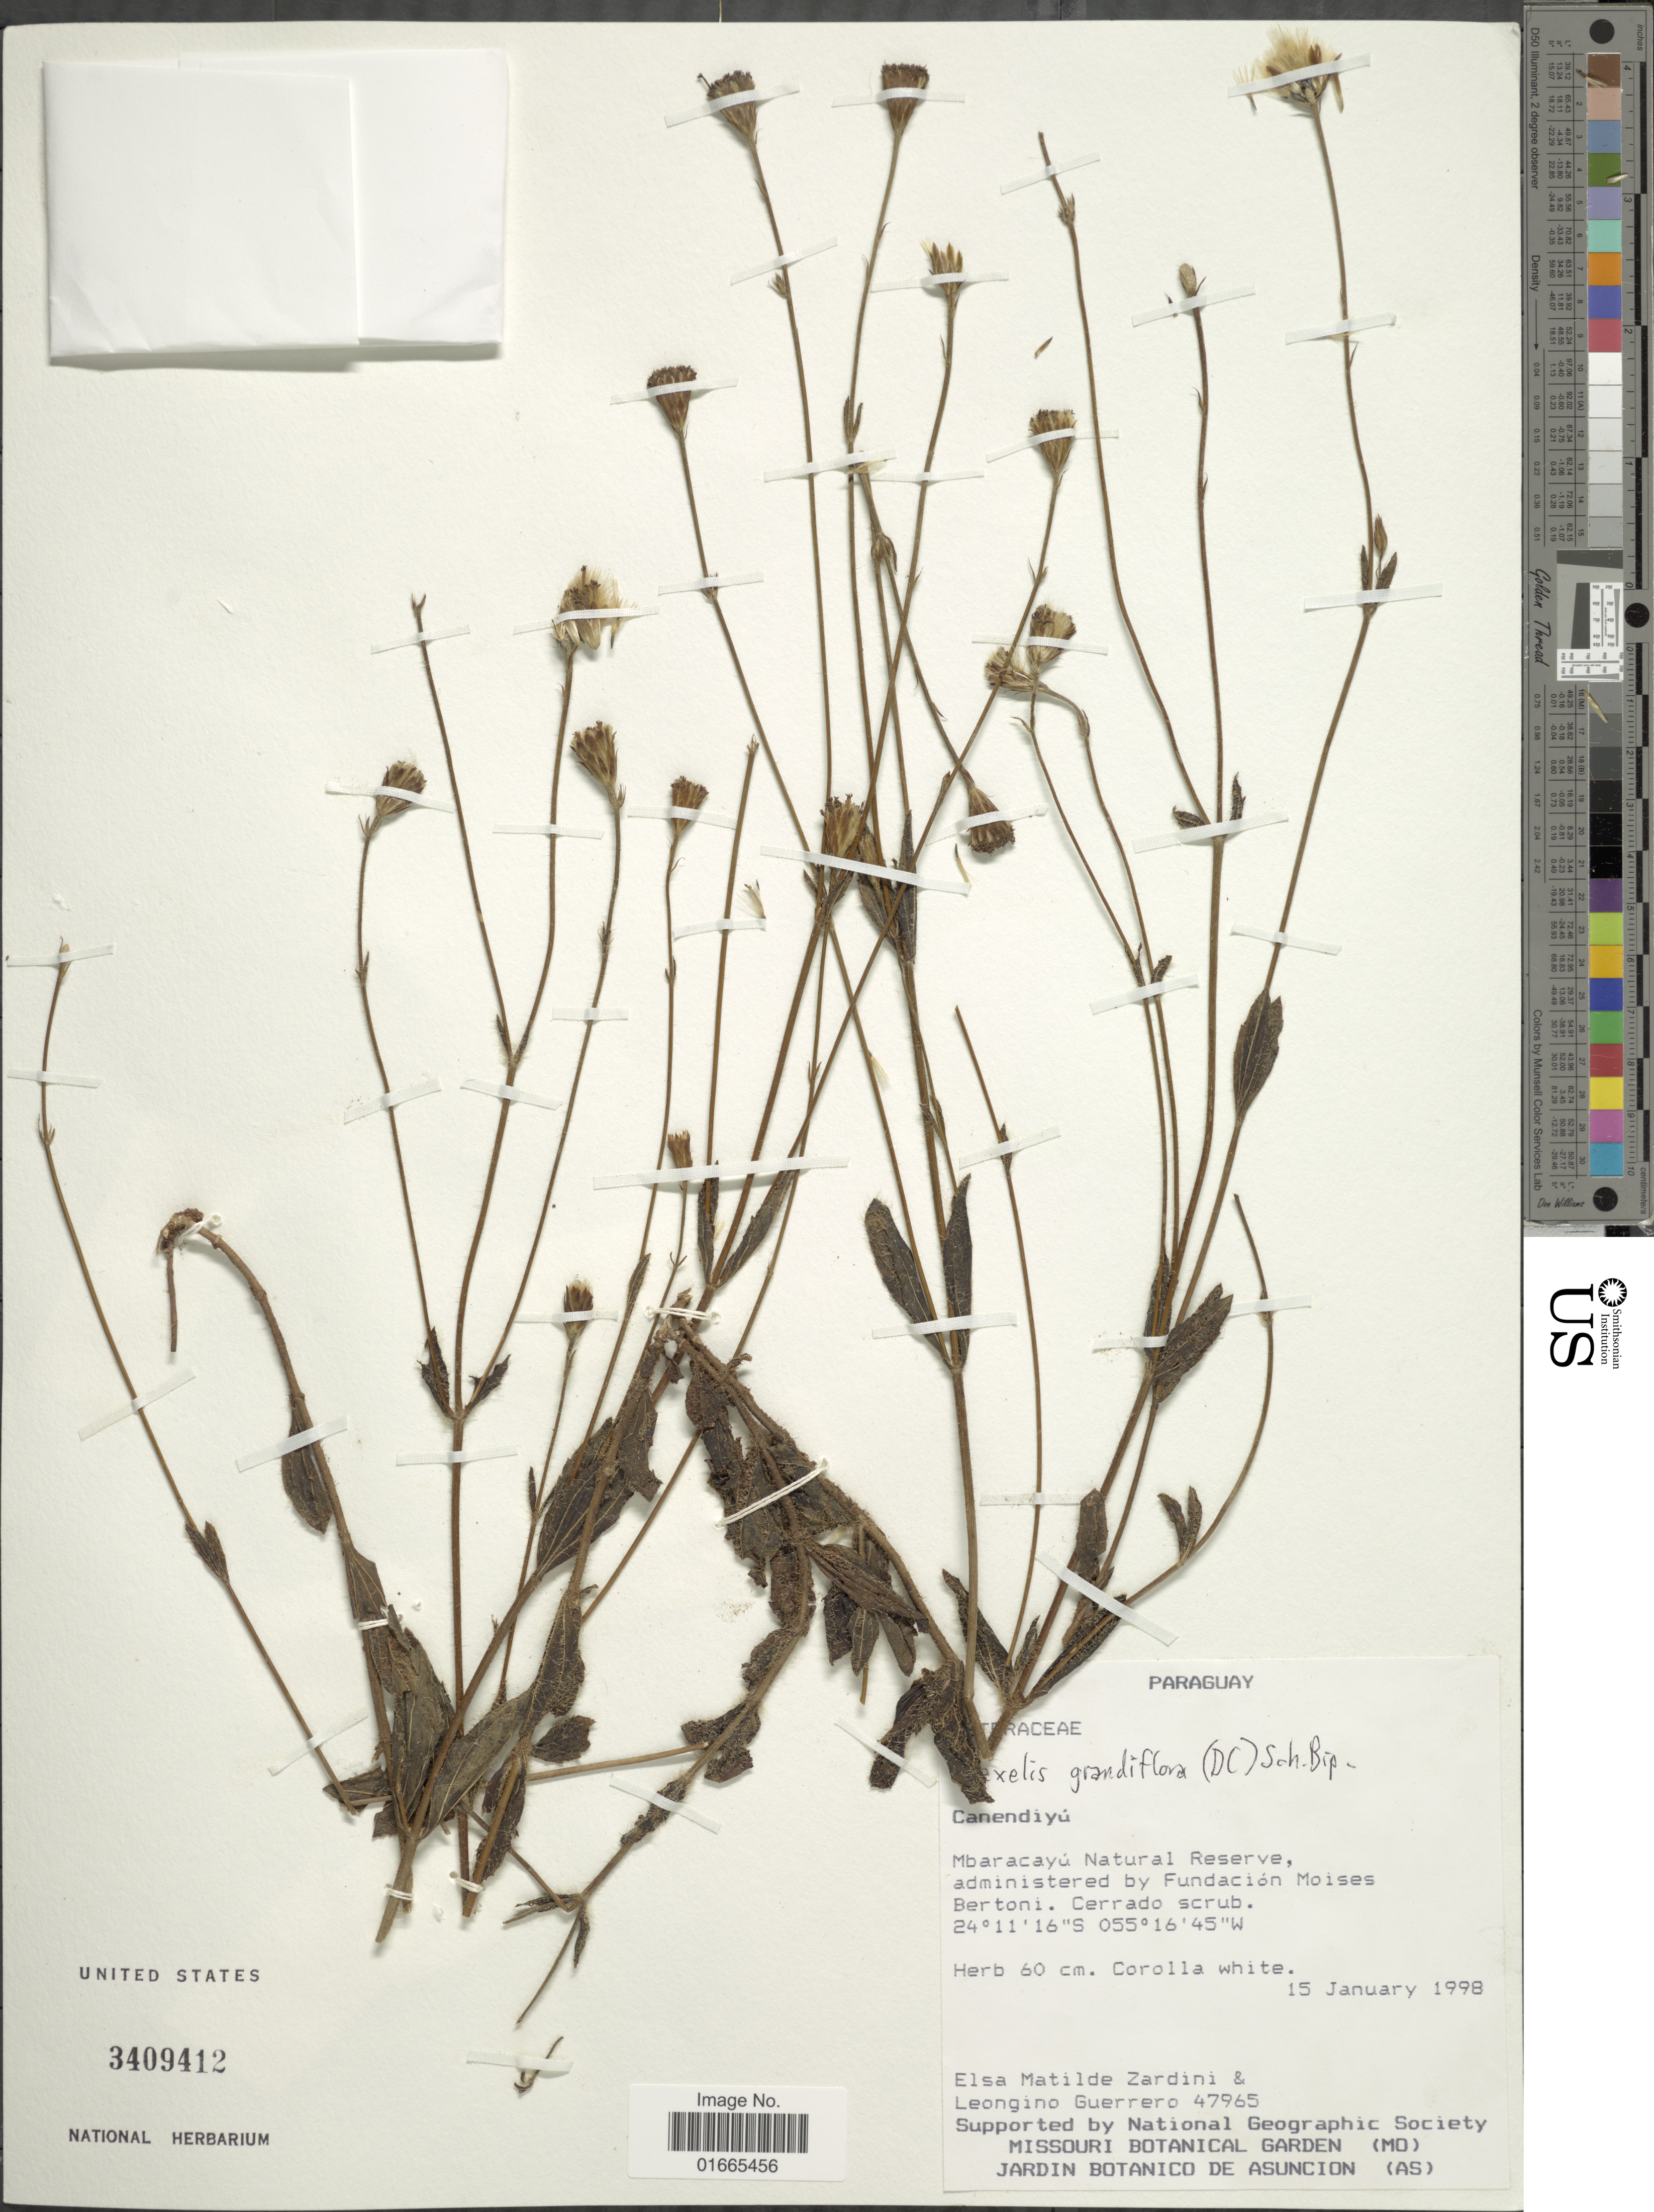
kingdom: Plantae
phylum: Tracheophyta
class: Magnoliopsida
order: Asterales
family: Asteraceae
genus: Praxelis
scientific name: Praxelis grandiflora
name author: (DC.) R.M. King & H. Rob.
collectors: E. M. Zardini & L. Guerrero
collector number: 47965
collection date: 1998-01-15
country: Paraguay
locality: Canendiyu, Mbaracayú Natural Reserve administered by Fundacion Moises Bertoni.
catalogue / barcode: US 3409412